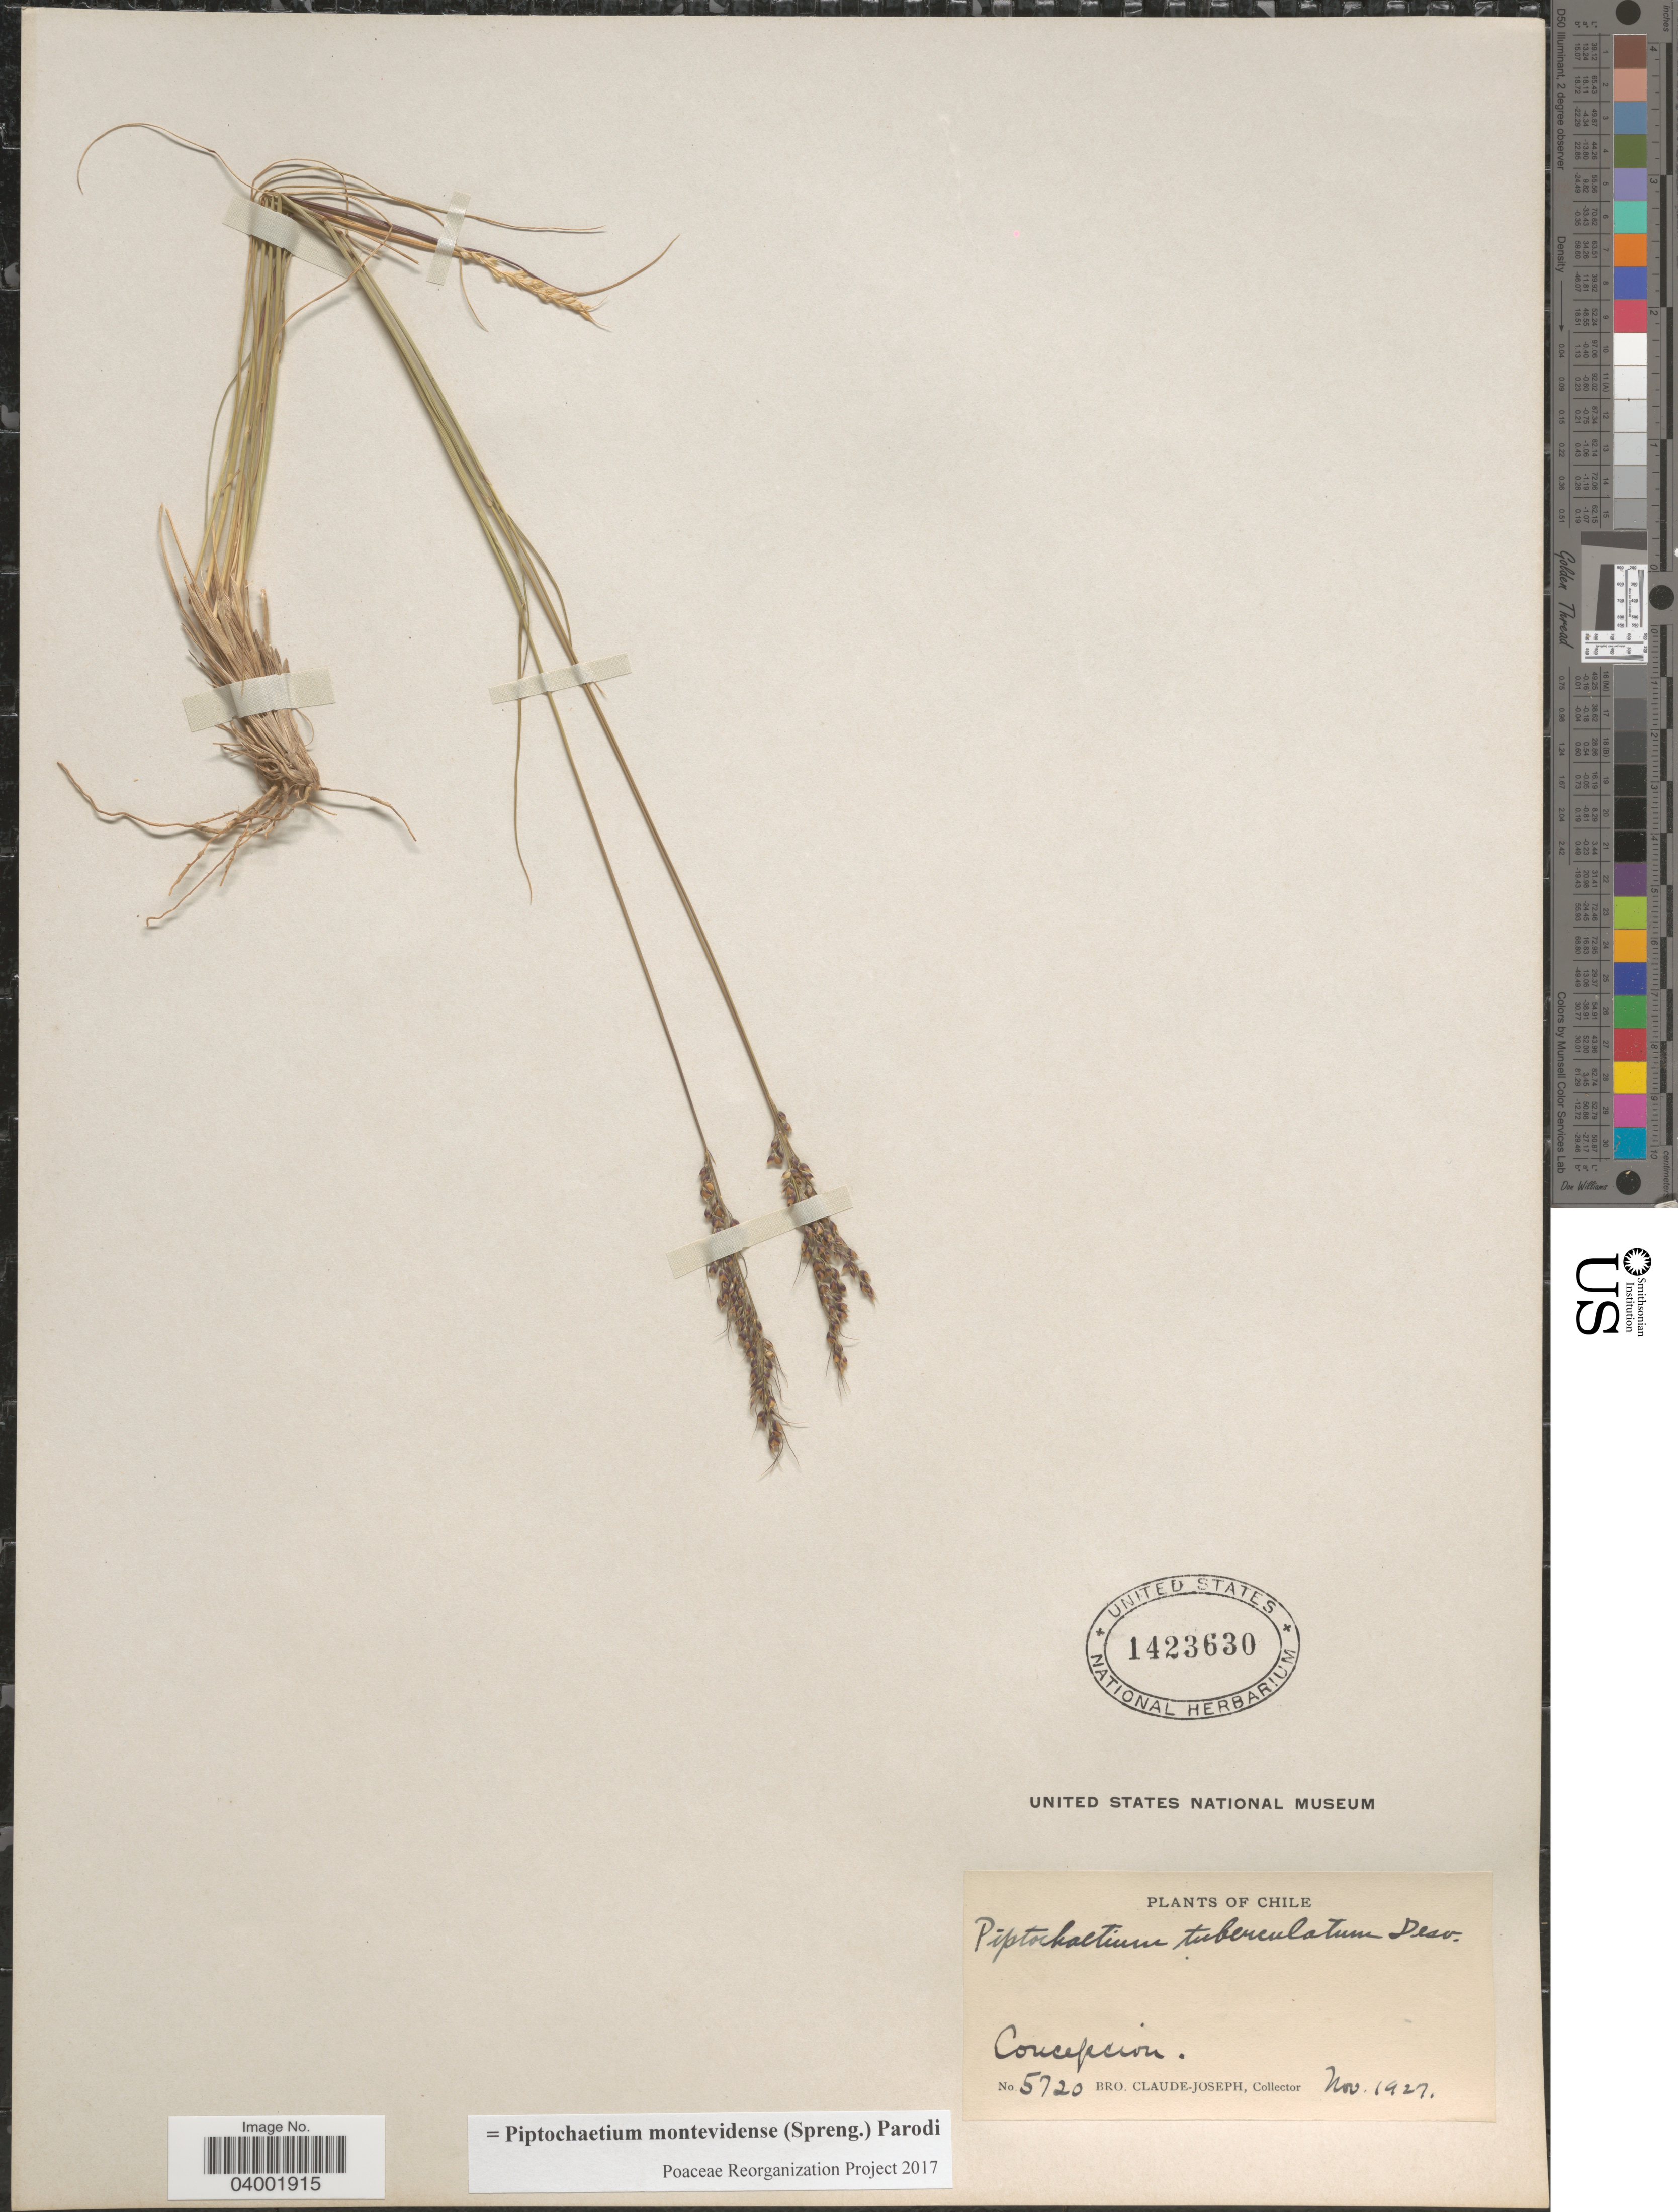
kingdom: Plantae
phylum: Tracheophyta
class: Liliopsida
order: Poales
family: Poaceae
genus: Piptochaetium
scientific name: Piptochaetium montevidense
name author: (Spreng.) Parodi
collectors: Bro. Claude-Joseph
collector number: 5720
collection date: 1927-11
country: Chile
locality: Concepcion.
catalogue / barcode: US 1423630